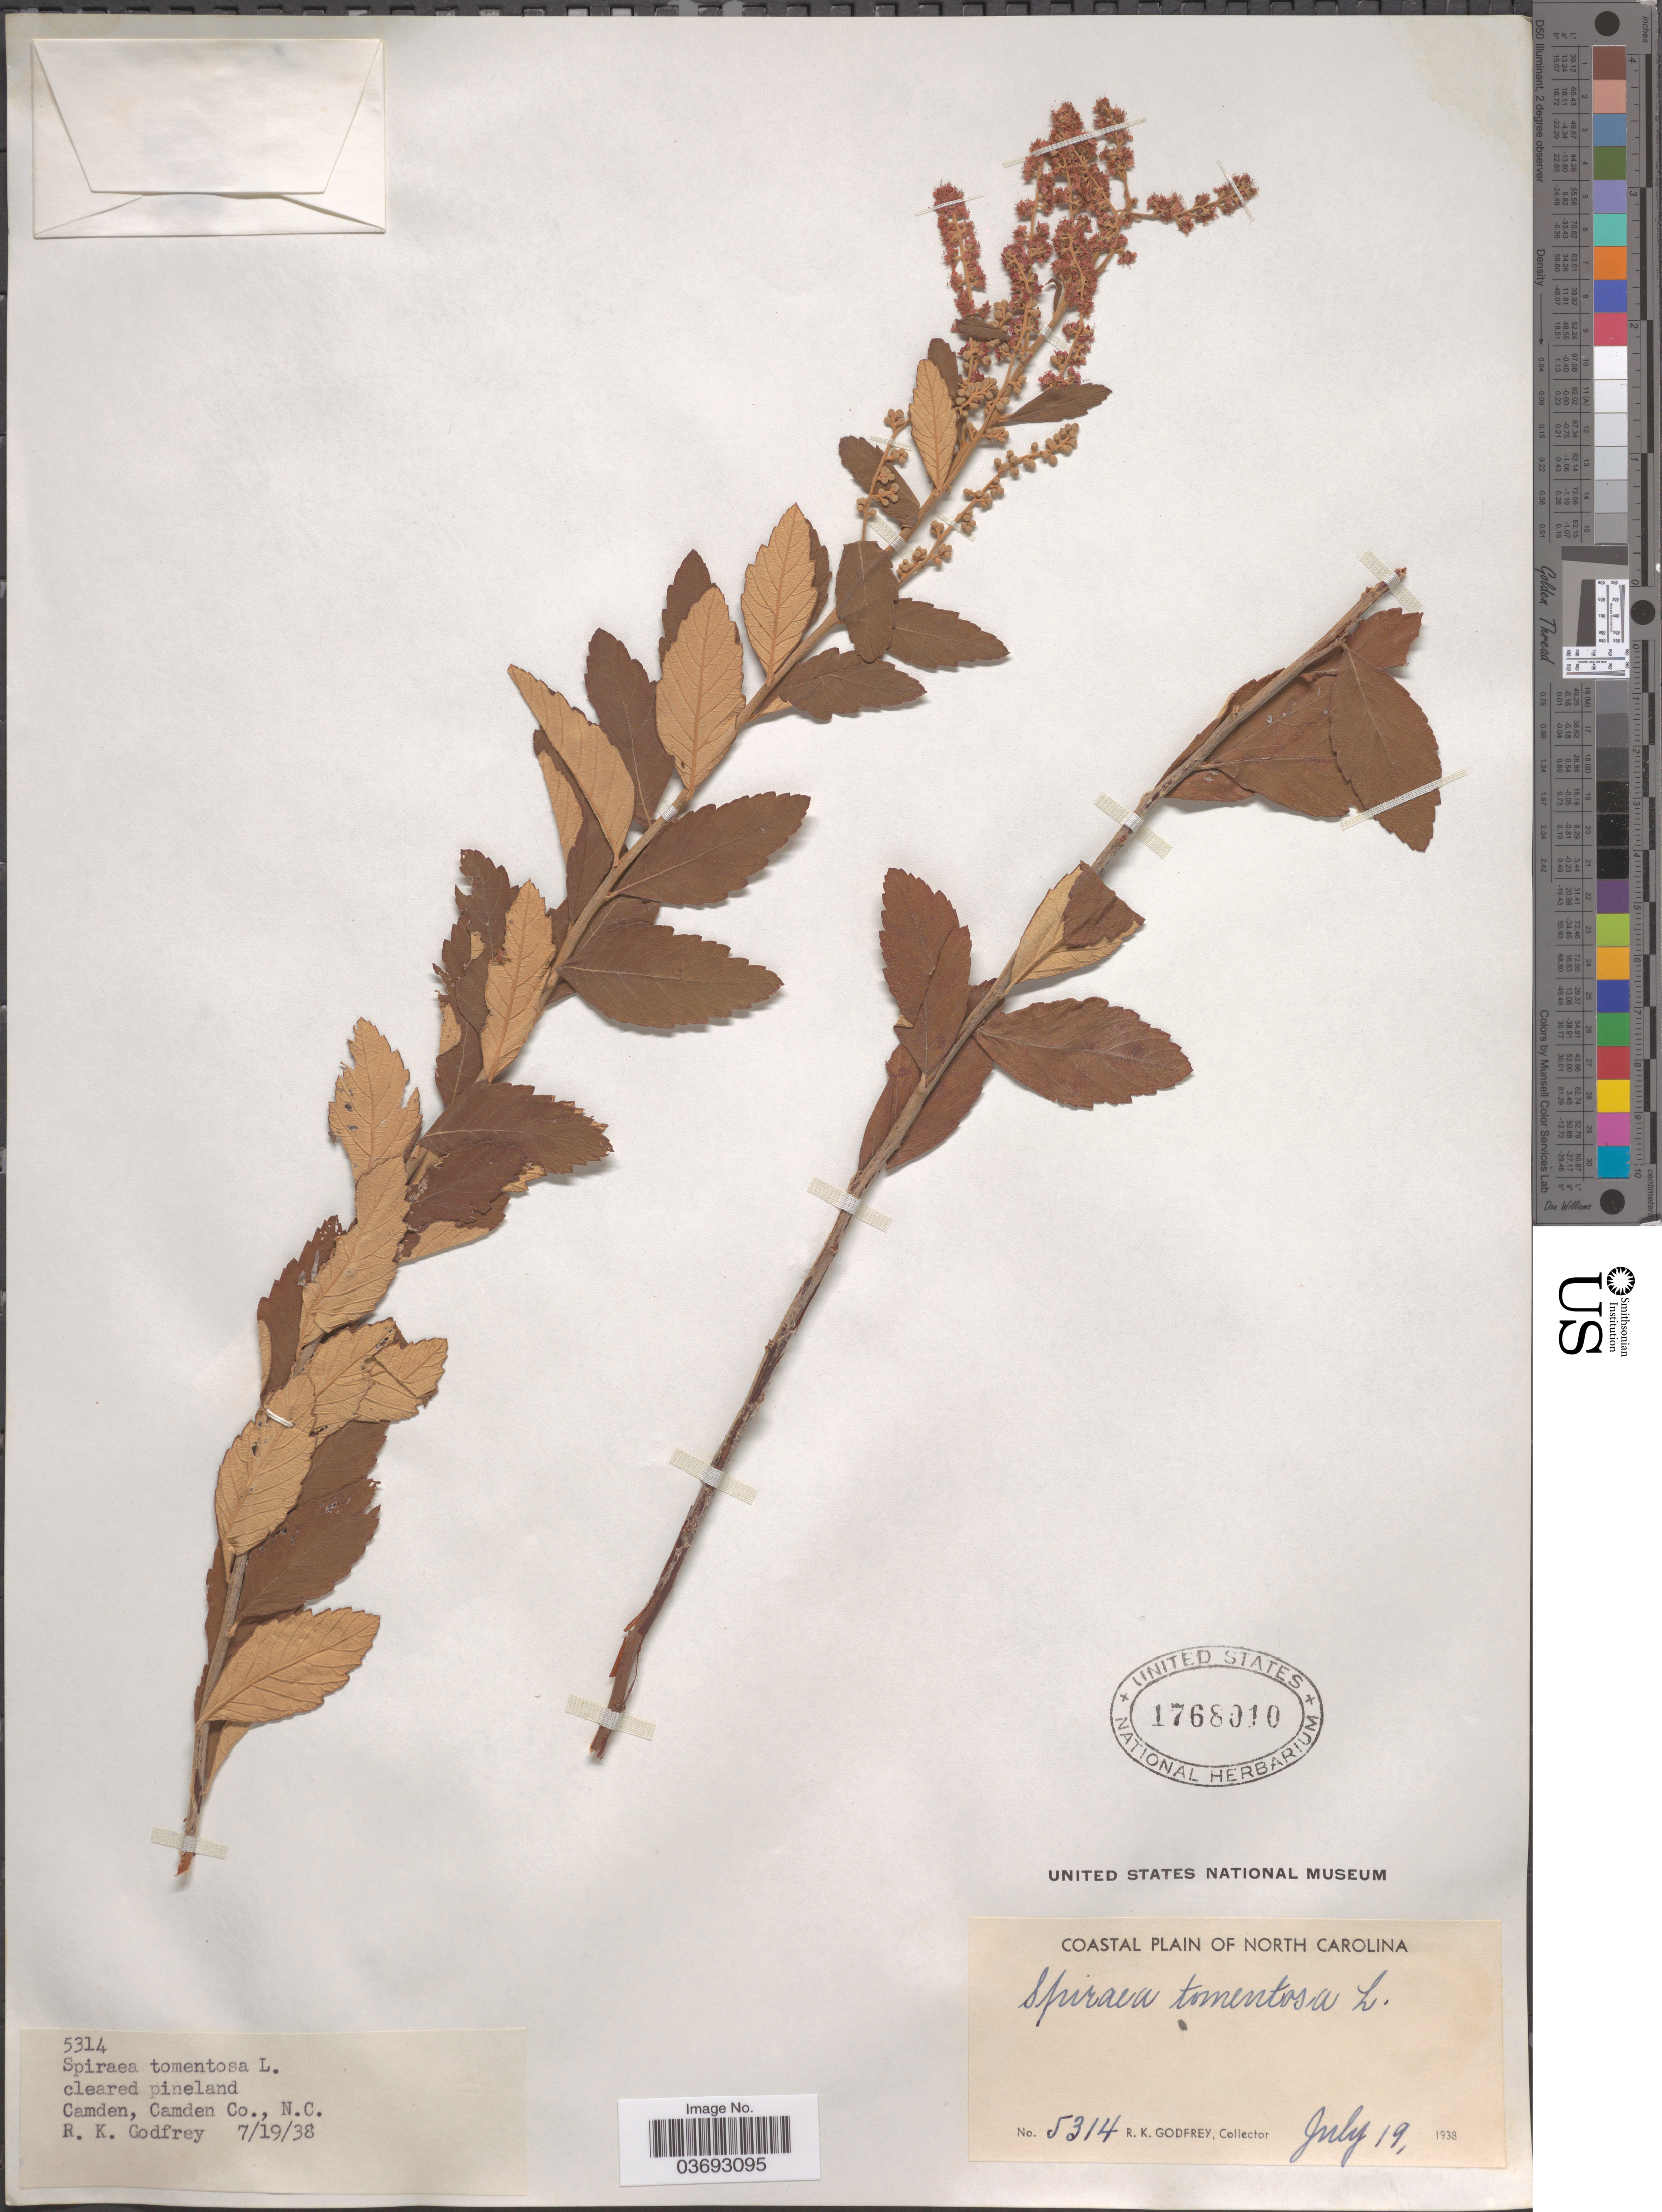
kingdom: Plantae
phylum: Tracheophyta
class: Magnoliopsida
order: Rosales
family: Rosaceae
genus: Spiraea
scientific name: Spiraea tomentosa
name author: L.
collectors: R. K. Godfrey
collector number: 5314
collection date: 1938-07-19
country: United States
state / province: North Carolina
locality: Camden, Camden Co.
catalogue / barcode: US 1768010